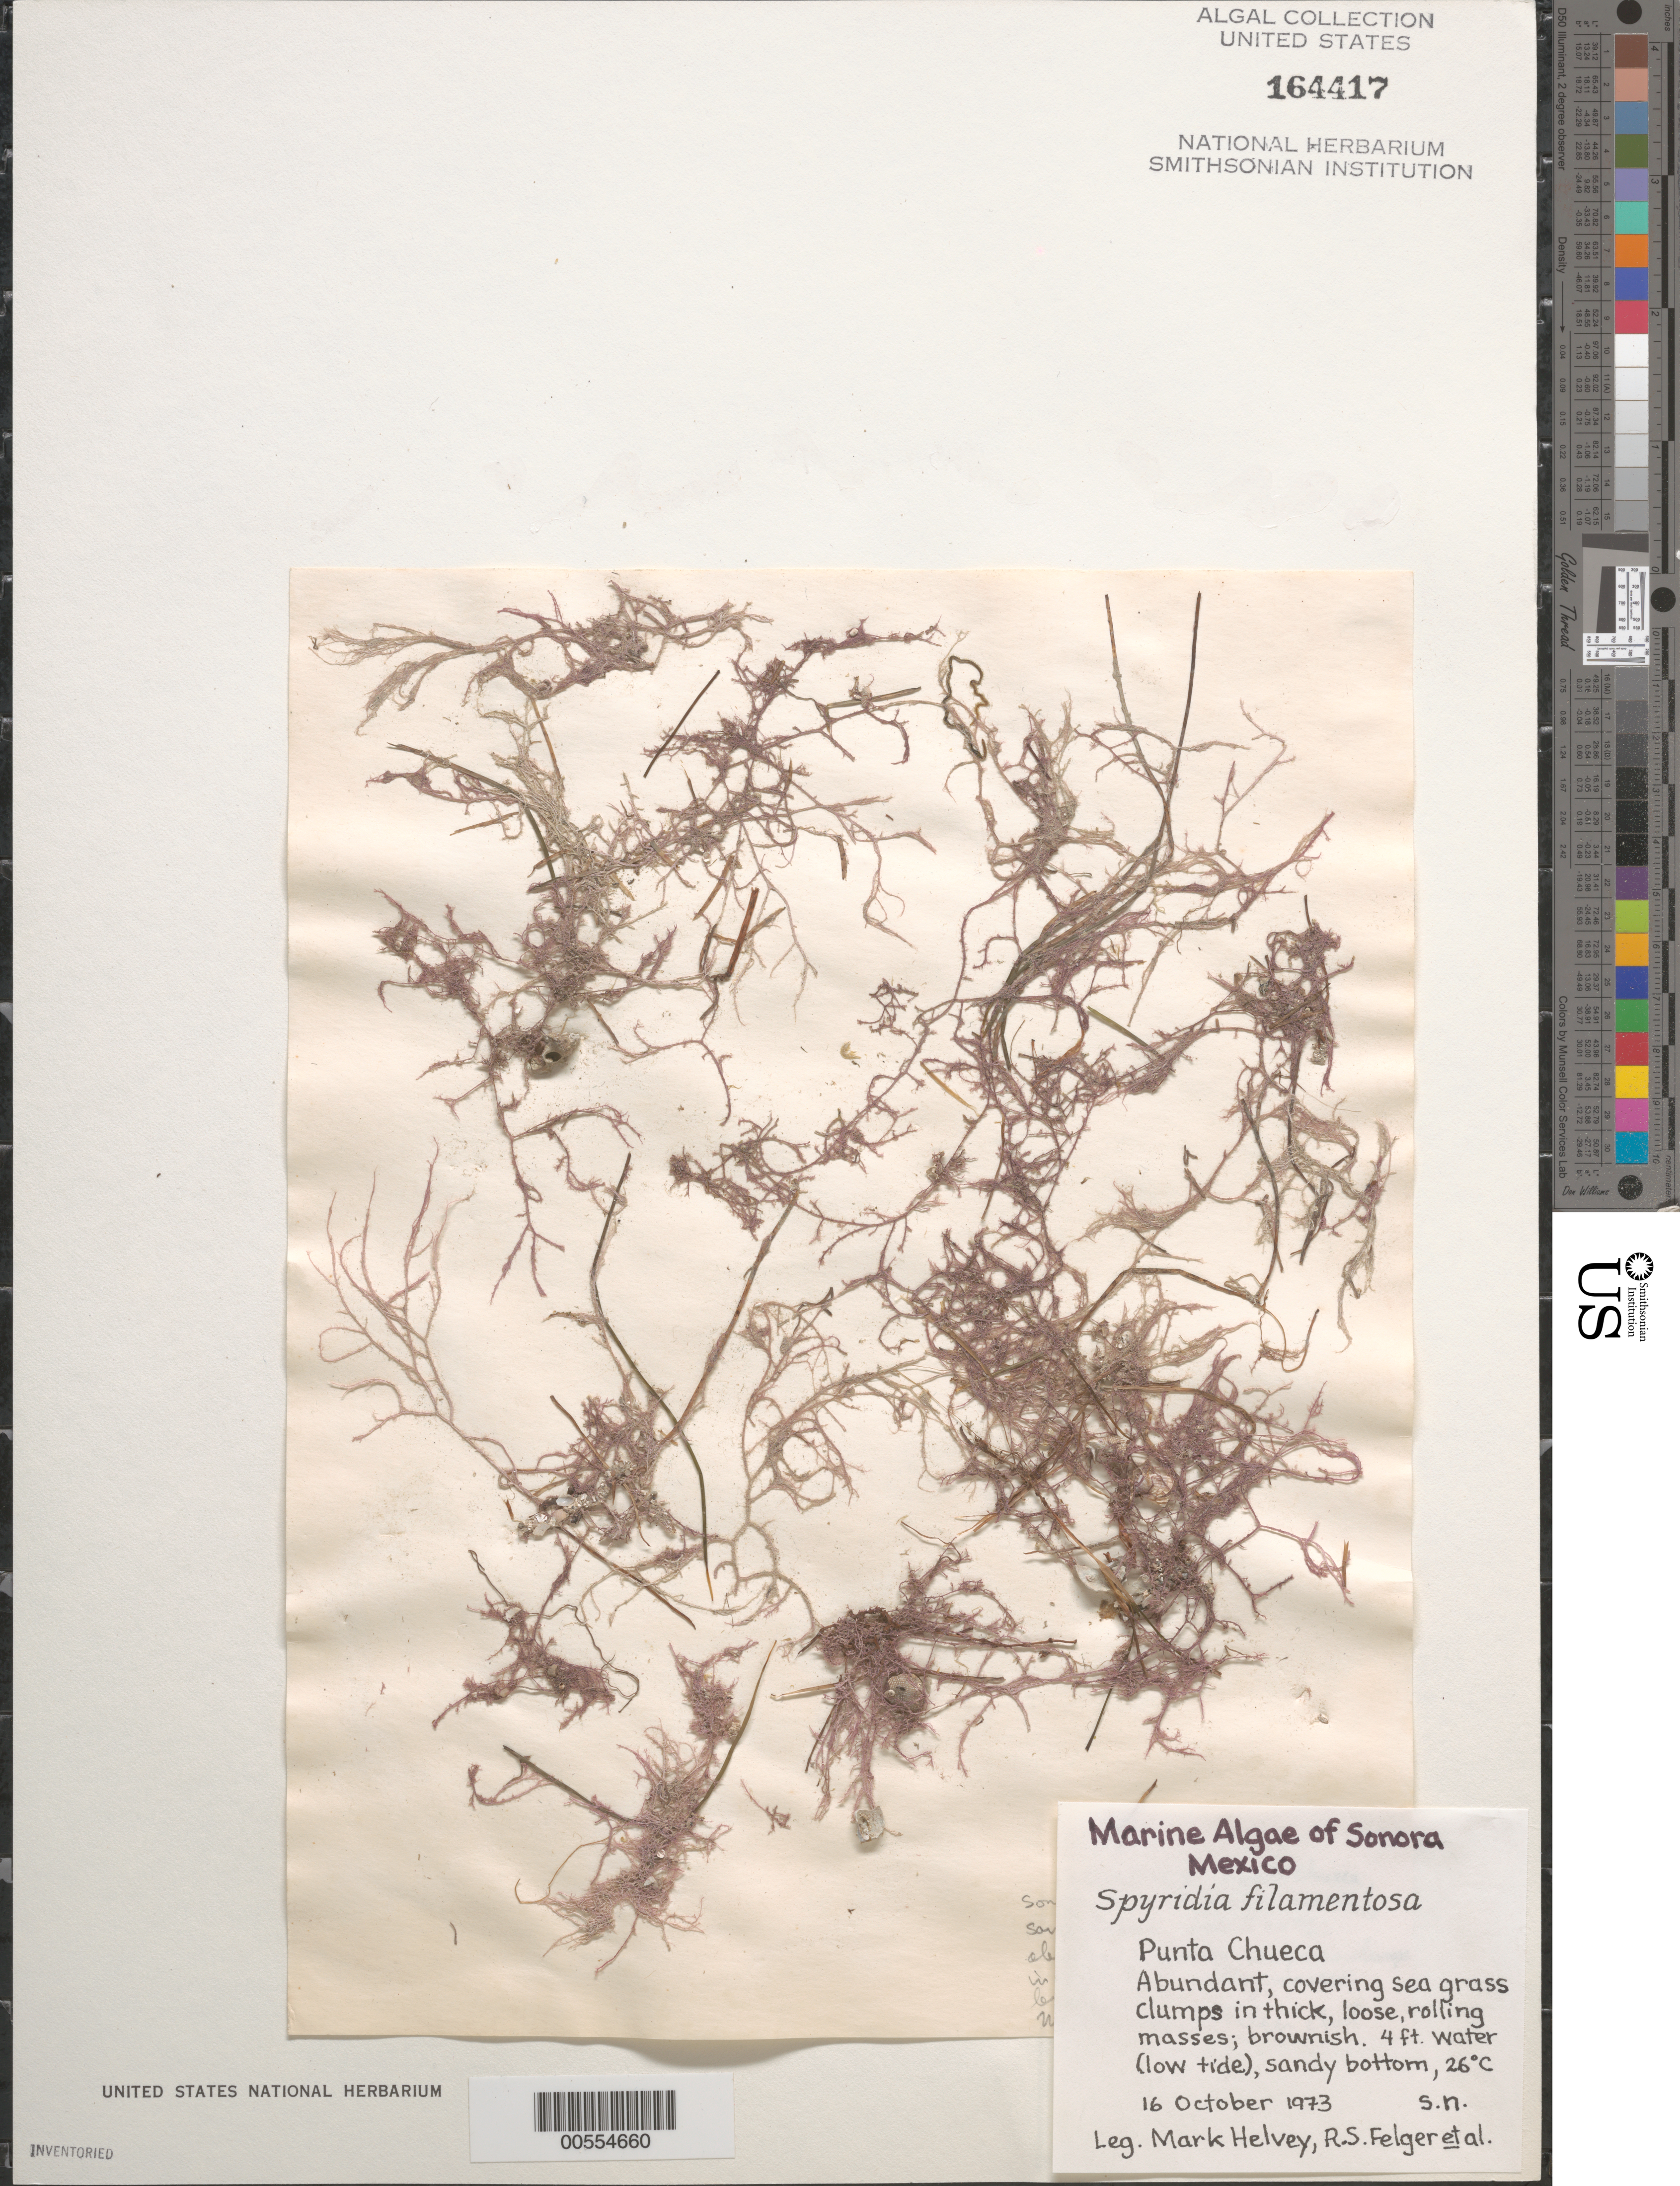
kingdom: Plantae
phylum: Rhodophyta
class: Florideophyceae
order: Ceramiales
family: Spyridiaceae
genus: Spyridia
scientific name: Spyridia filamentosa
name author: (Wulfen) Harv.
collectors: M. Helvey & R. S. Felger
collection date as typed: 16 Oct 1973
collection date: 1973-10-16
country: Mexico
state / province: Sonora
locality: Punta Chueca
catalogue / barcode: US 164417